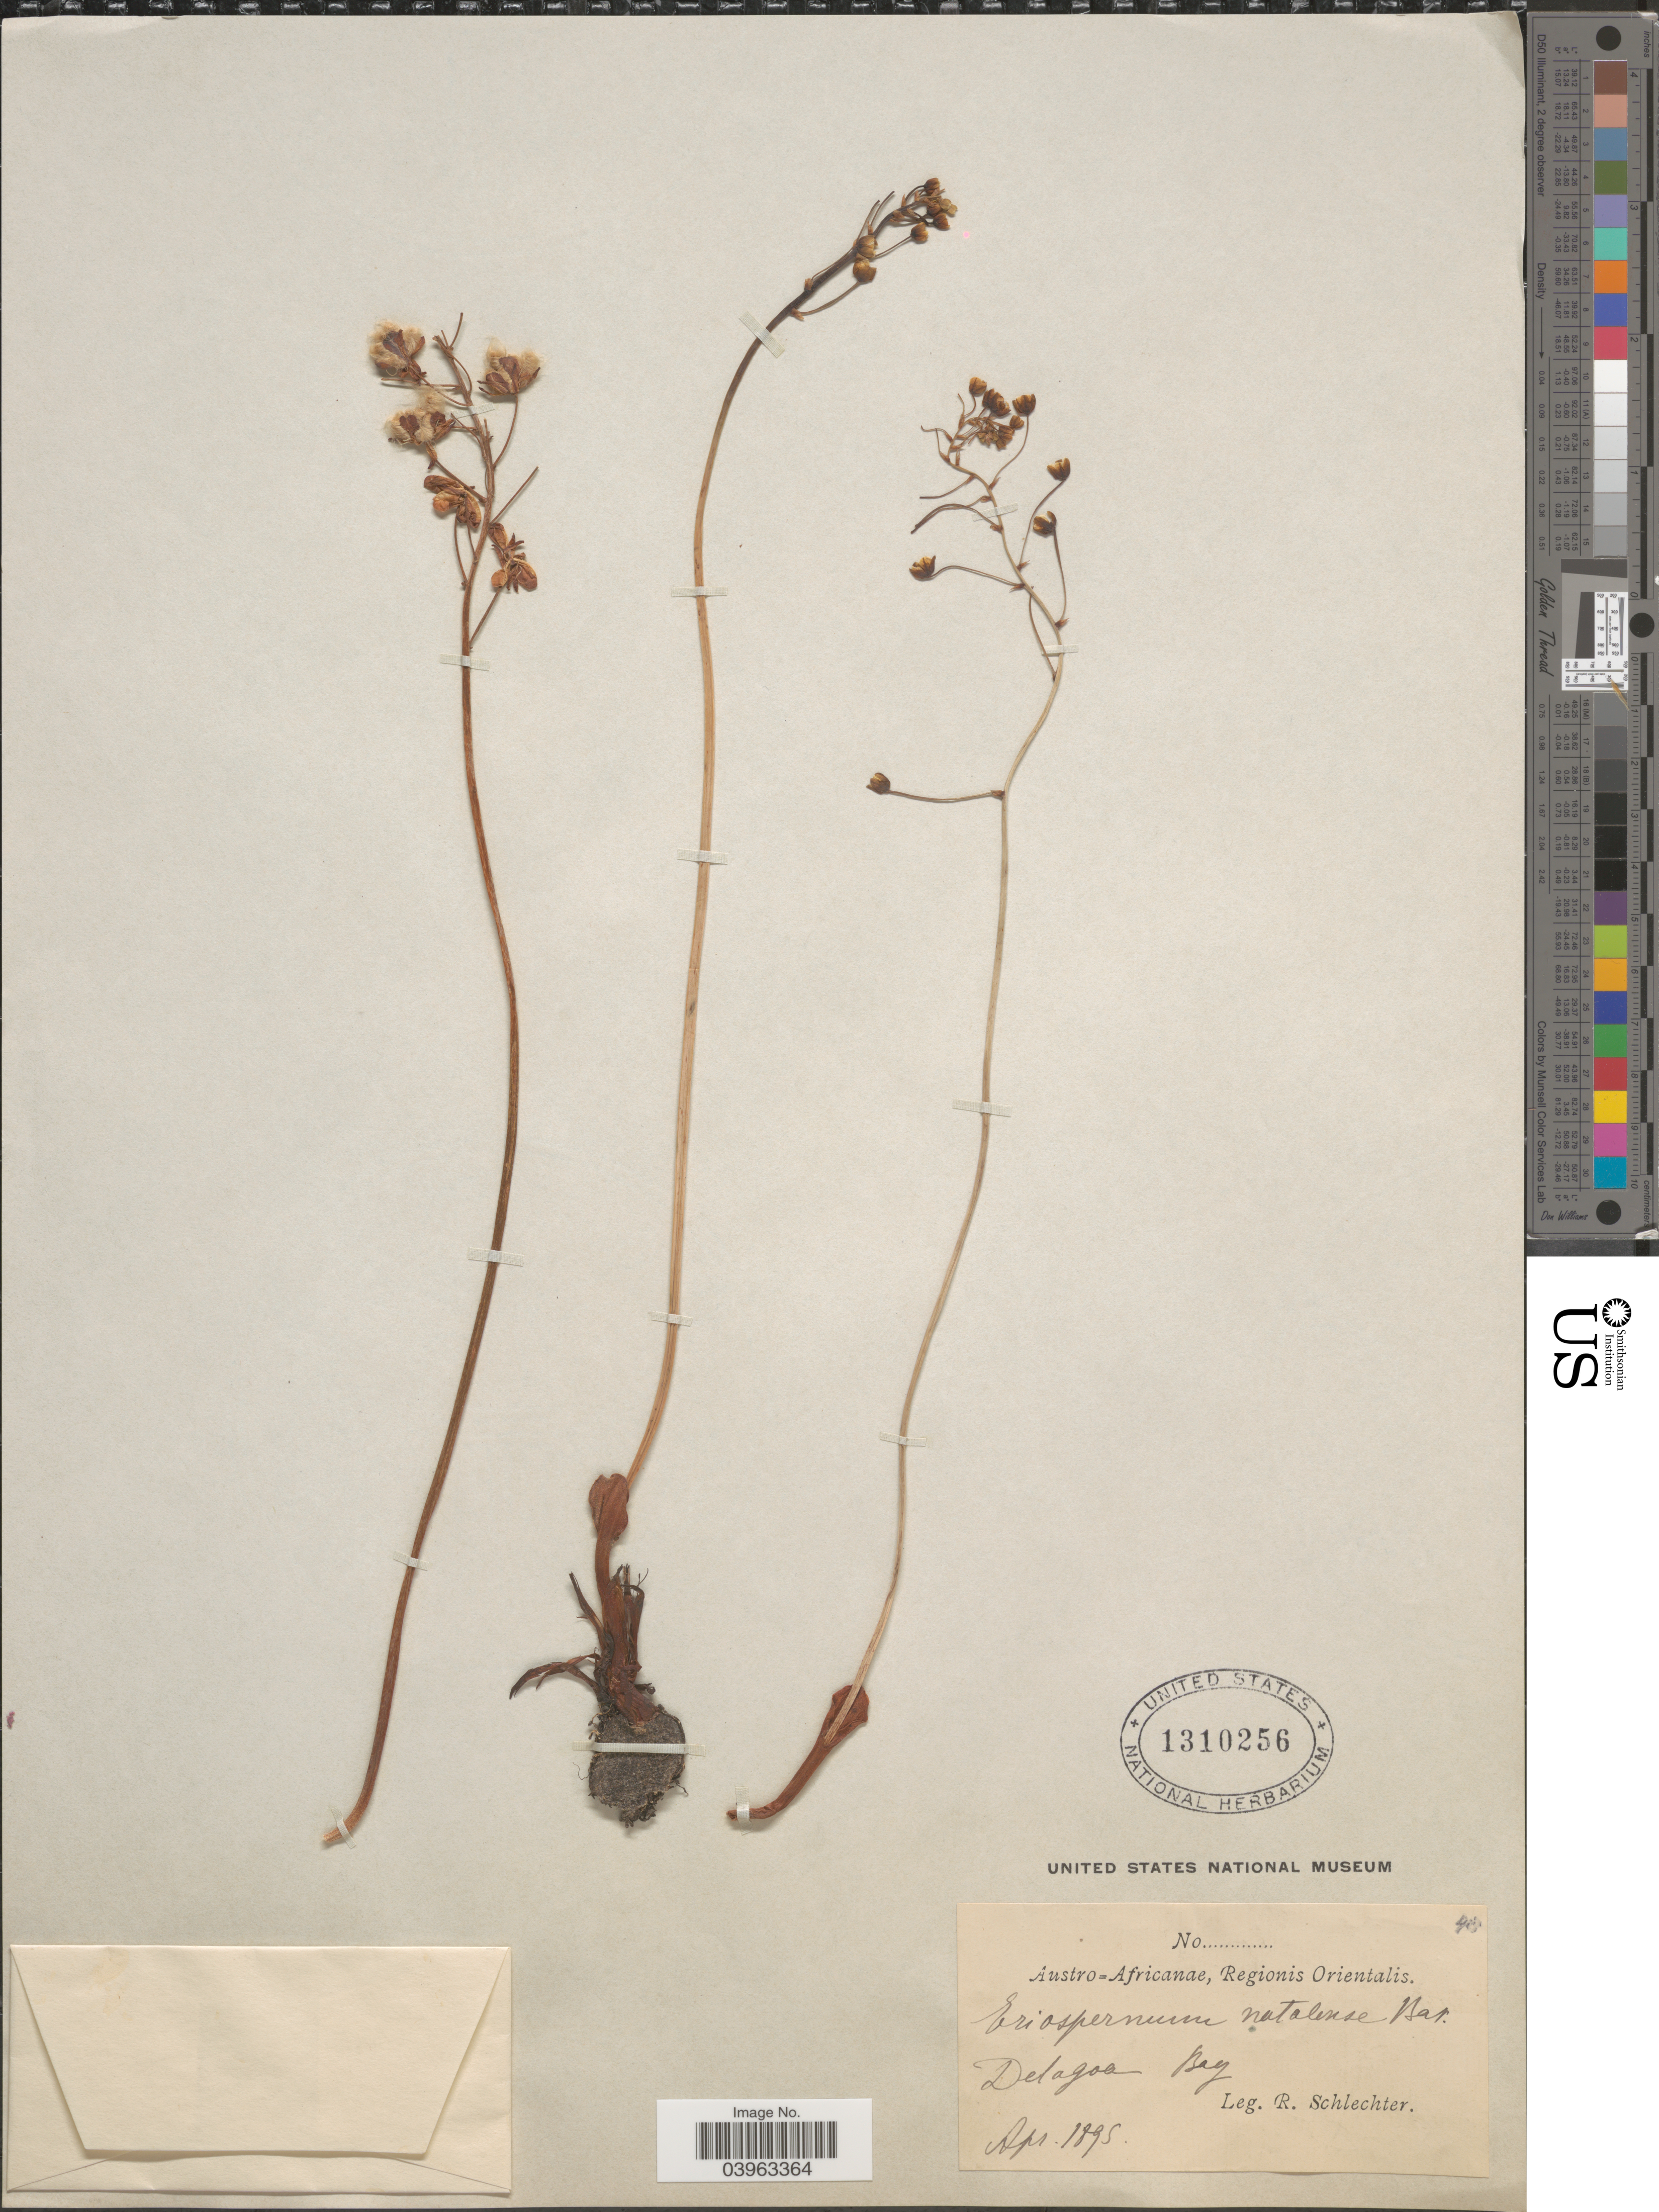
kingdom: Plantae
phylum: Tracheophyta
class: Liliopsida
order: Asparagales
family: Asparagaceae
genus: Eriospermum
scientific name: Eriospermum cooperi var. natalense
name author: (Baker) P.L. Perry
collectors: F. R. R. Schlechter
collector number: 48*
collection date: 1895-04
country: Mozambique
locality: Austro=Africanae, Regionis Orientalis. Delagoa Bay.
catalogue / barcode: US 1310256